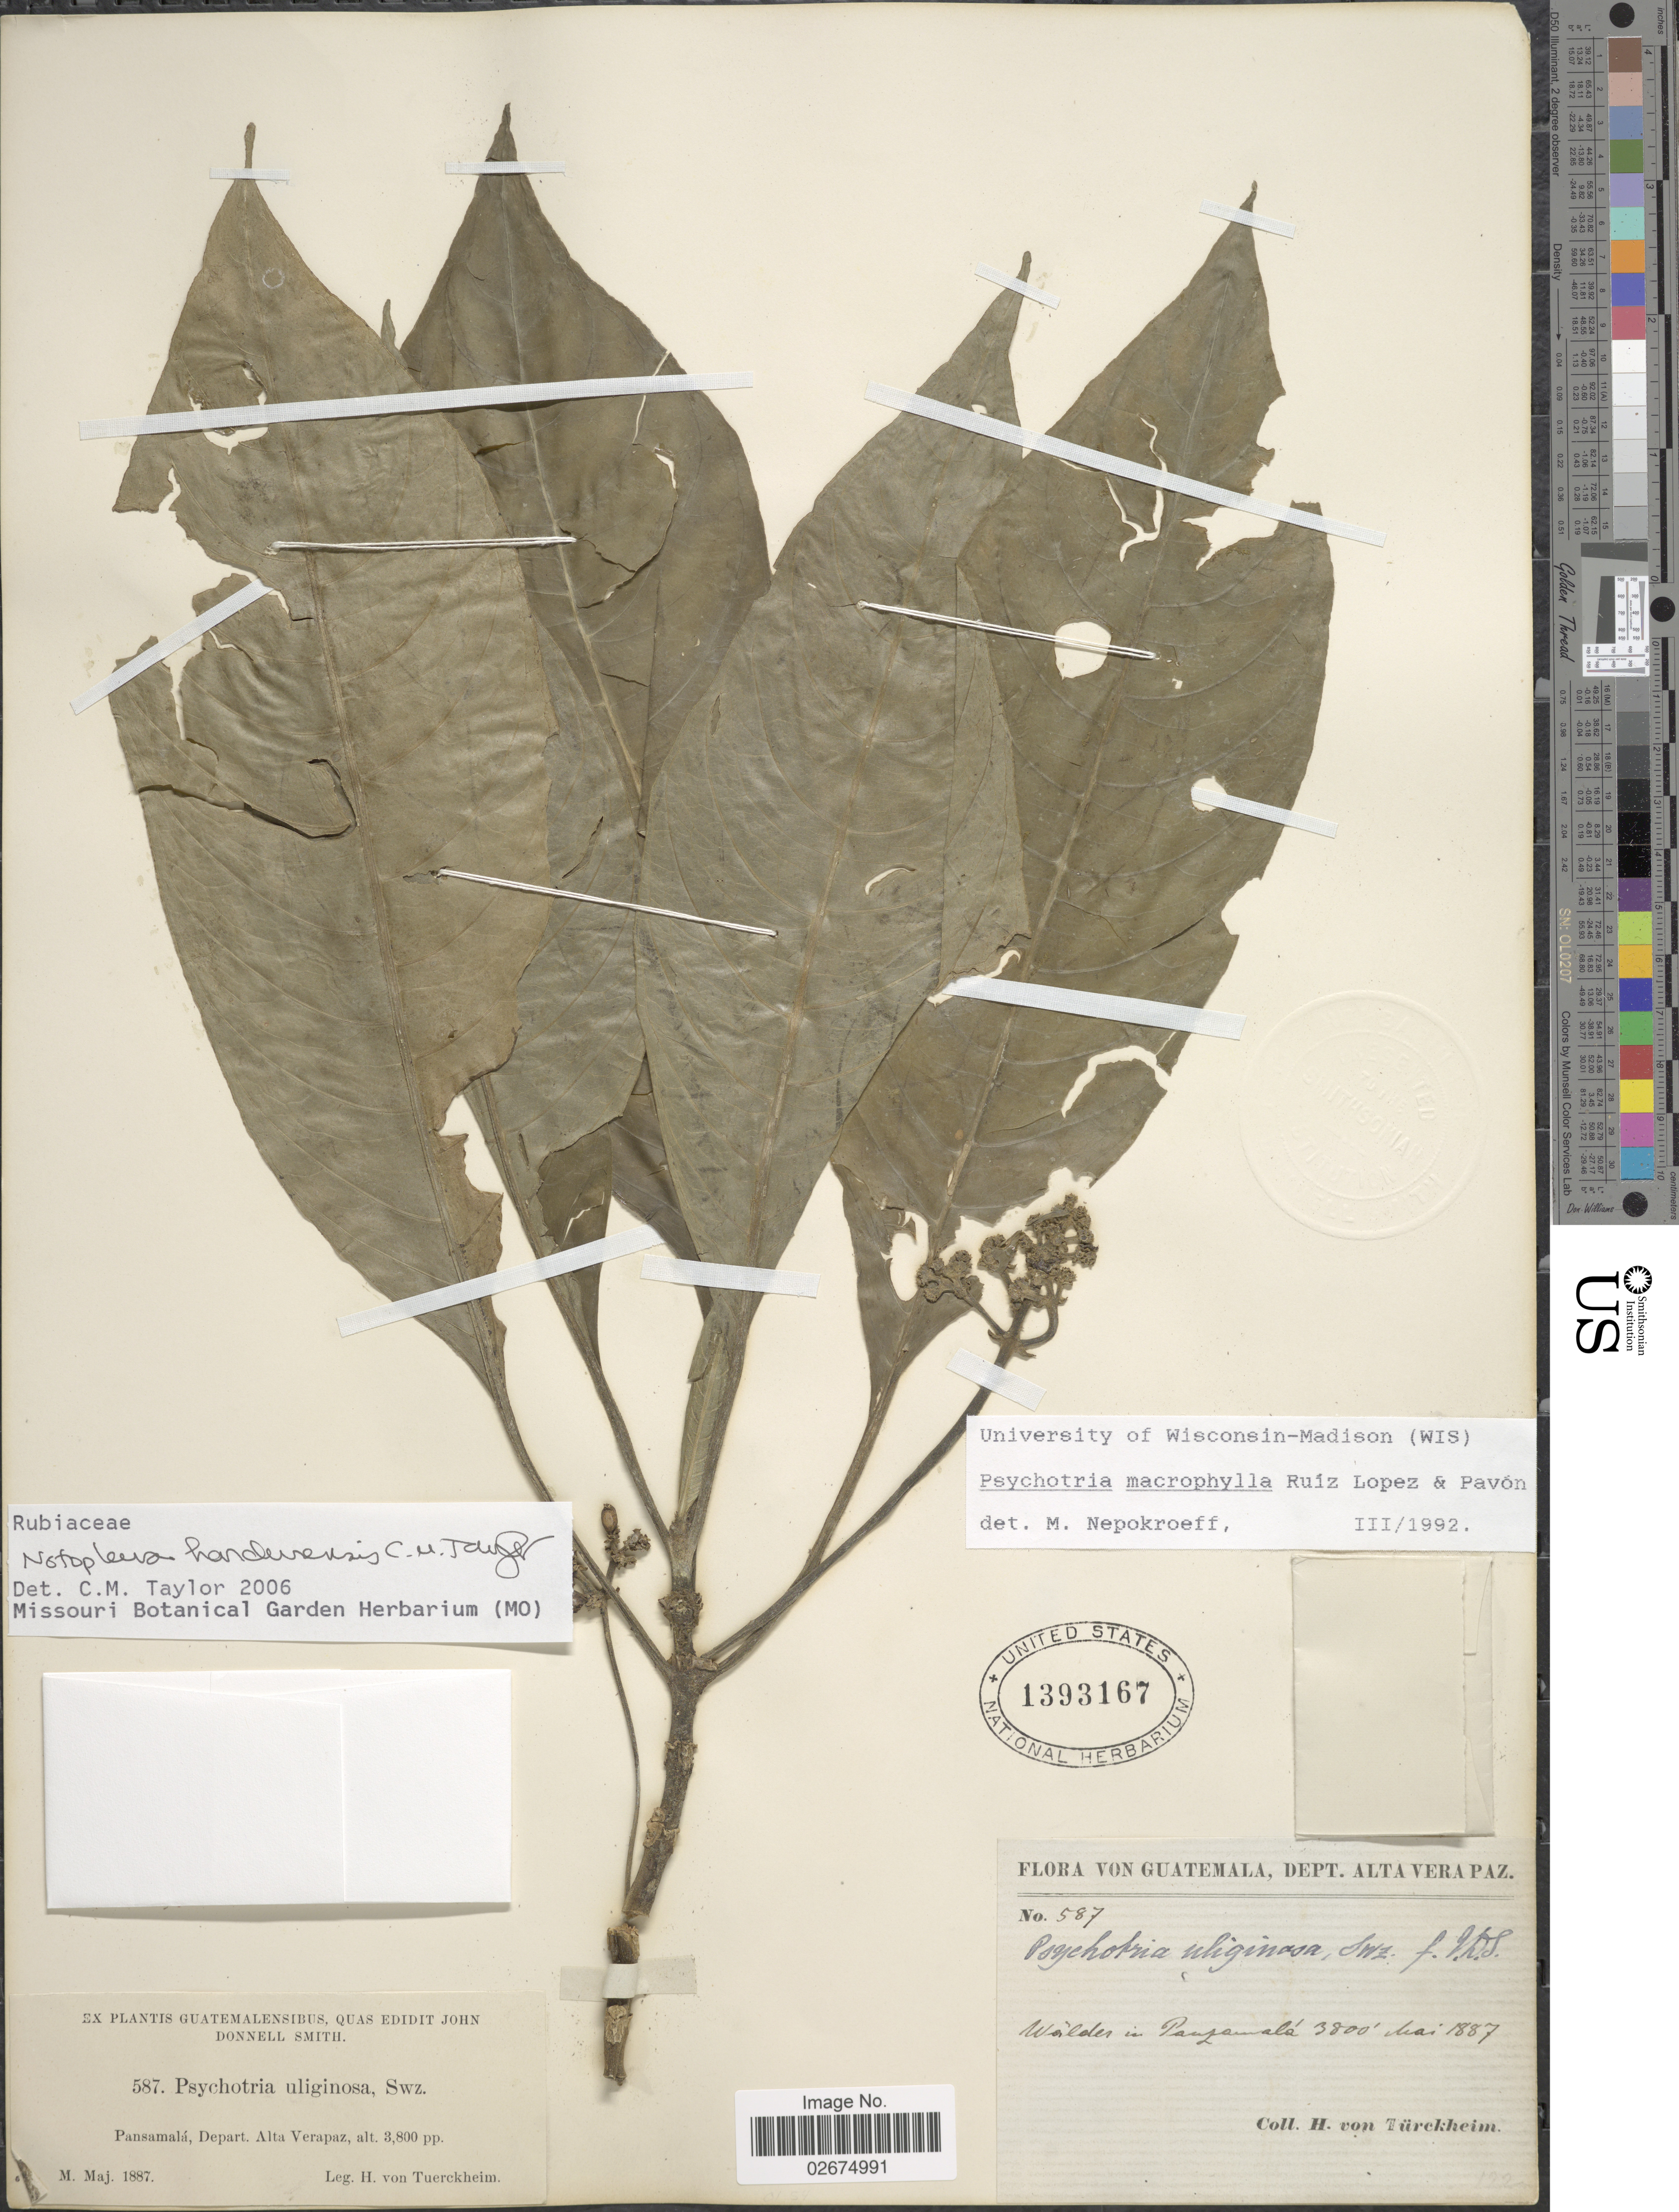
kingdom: Plantae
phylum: Tracheophyta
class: Magnoliopsida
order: Gentianales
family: Rubiaceae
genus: Notopleura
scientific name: Notopleura hondurensis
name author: C.M. Taylor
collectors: H. von Türckheim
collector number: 587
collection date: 1887-05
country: Guatemala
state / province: Alta Verapaz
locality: Pansamalá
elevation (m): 1158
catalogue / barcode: US 1393167